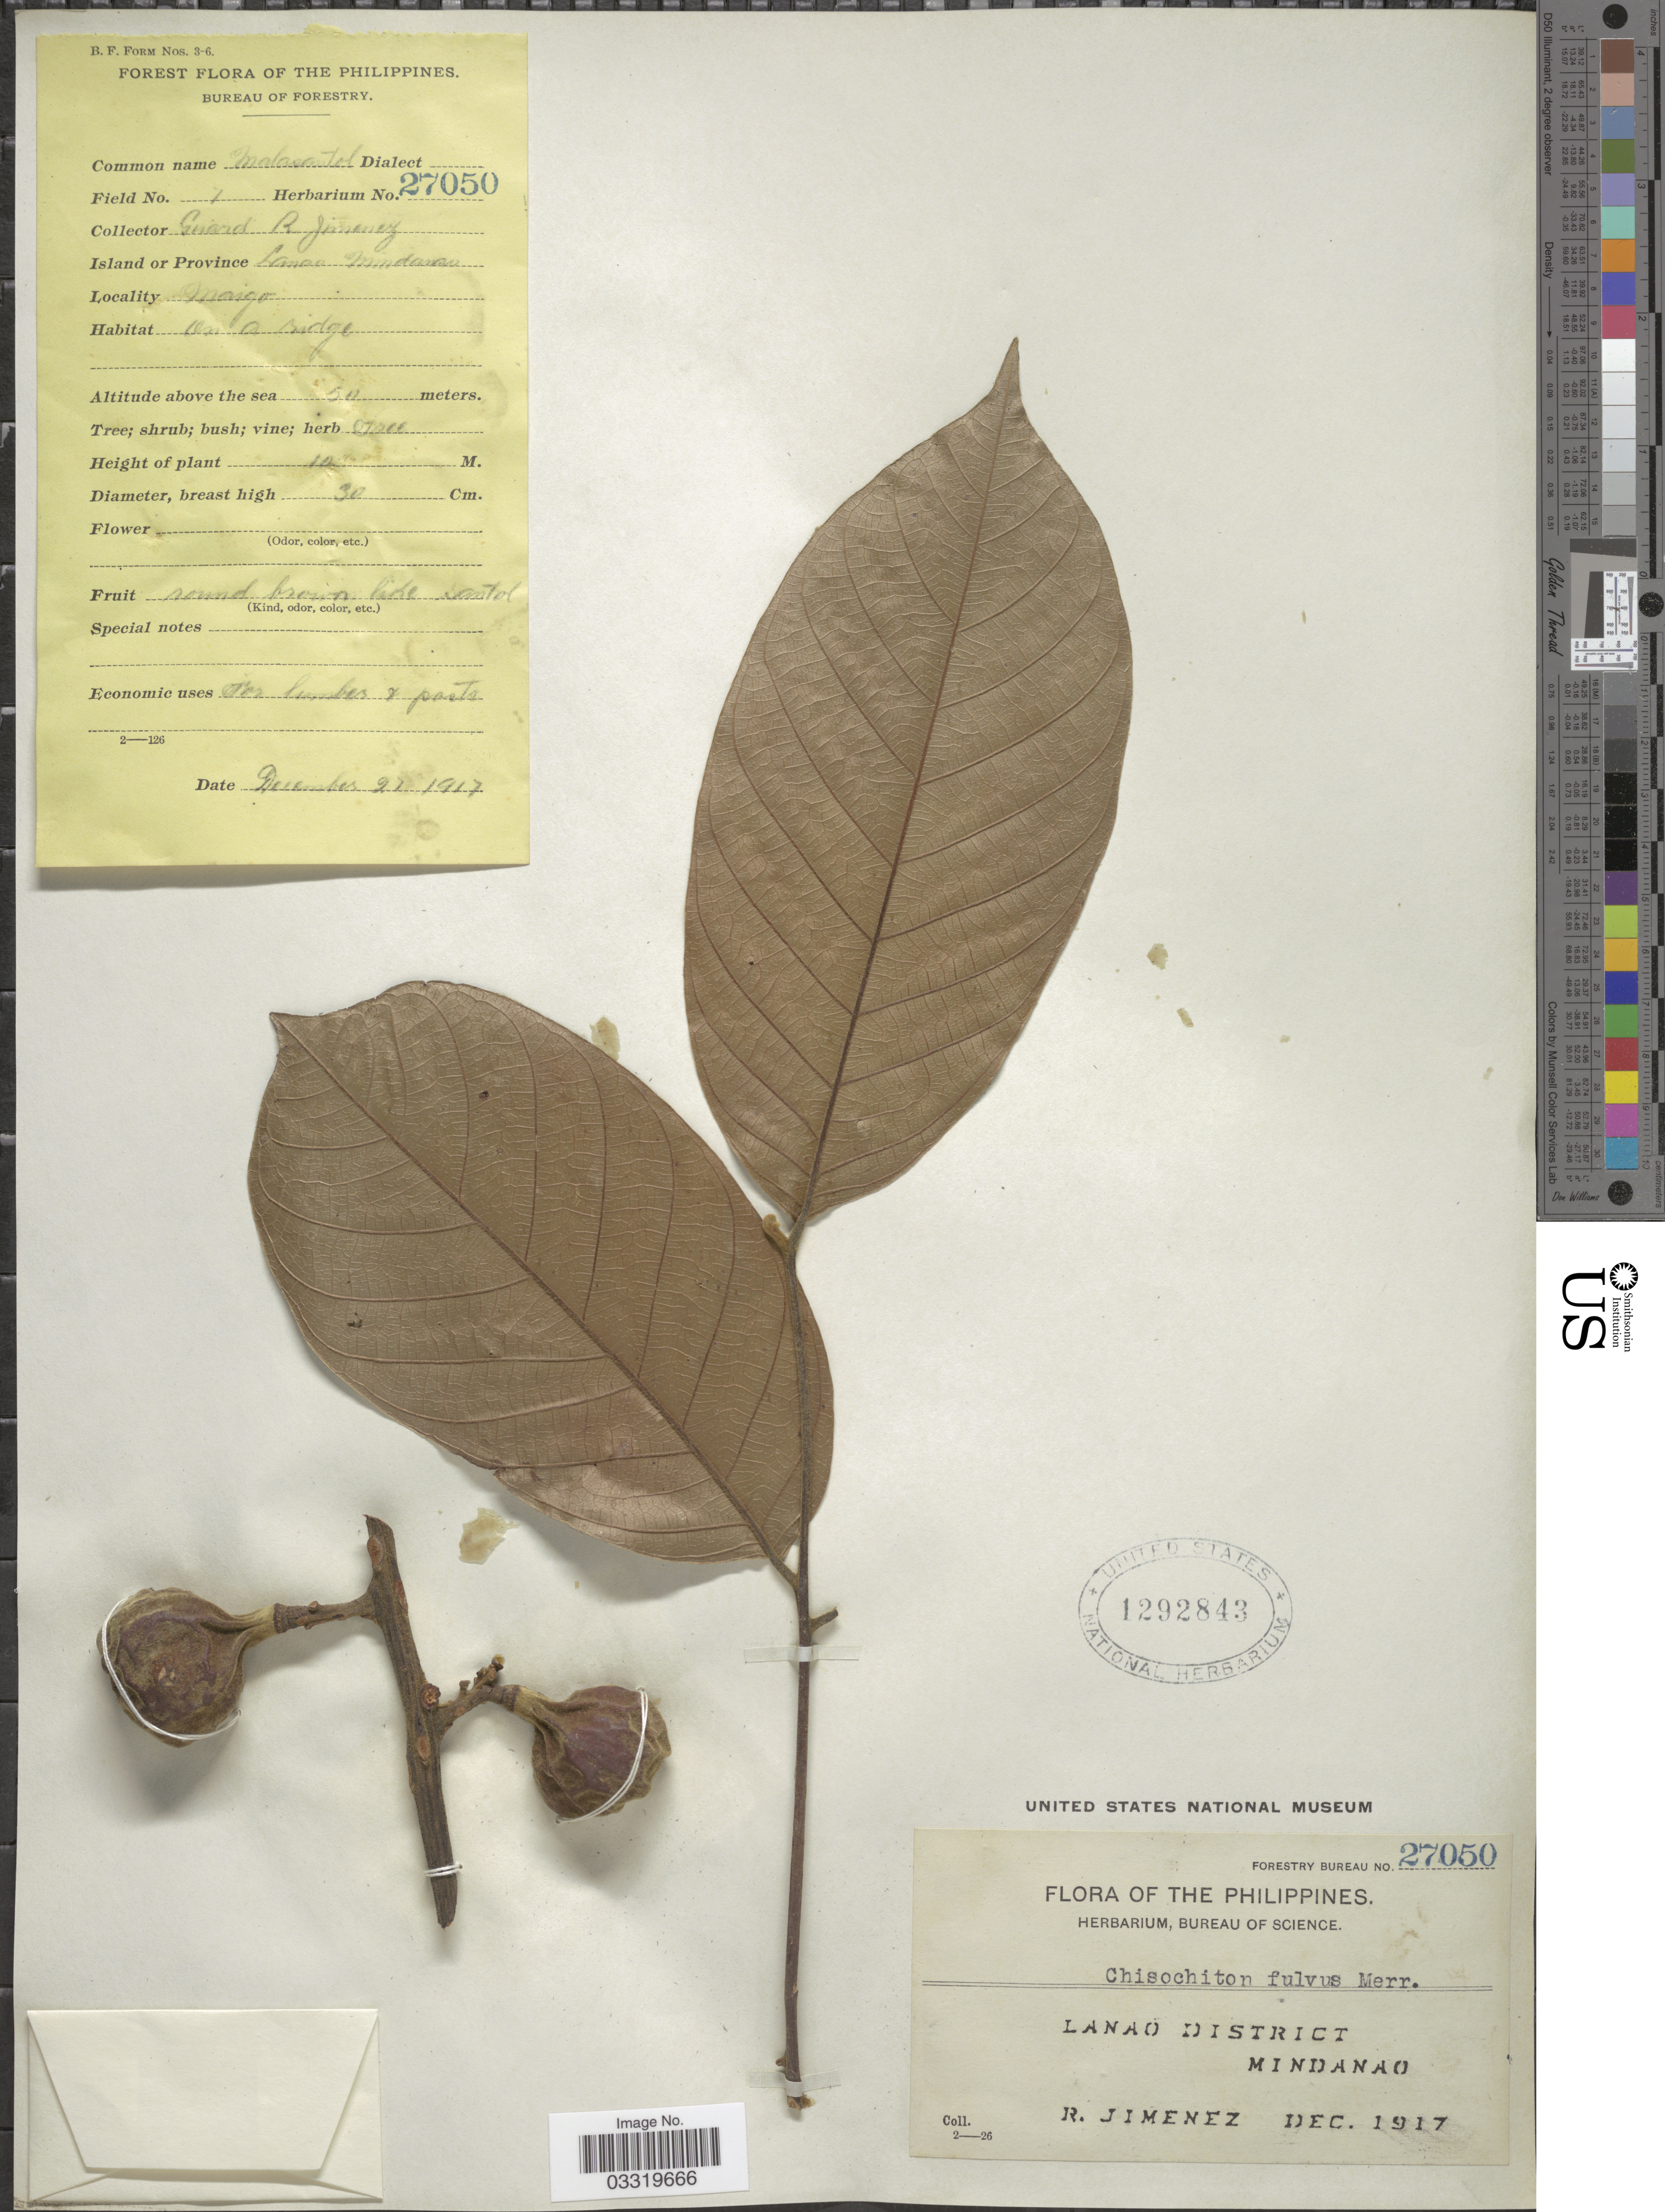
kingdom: Plantae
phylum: Tracheophyta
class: Magnoliopsida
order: Sapindales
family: Meliaceae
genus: Chisocheton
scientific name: Chisocheton patens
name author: Blume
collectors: R. Jimenez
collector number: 7/Forestry Bureau 27050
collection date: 1917-12-27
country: Philippines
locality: Lanao District. Mindanao. Island or Province Lanao Mindanao. Maigo.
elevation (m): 50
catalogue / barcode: US 1292843